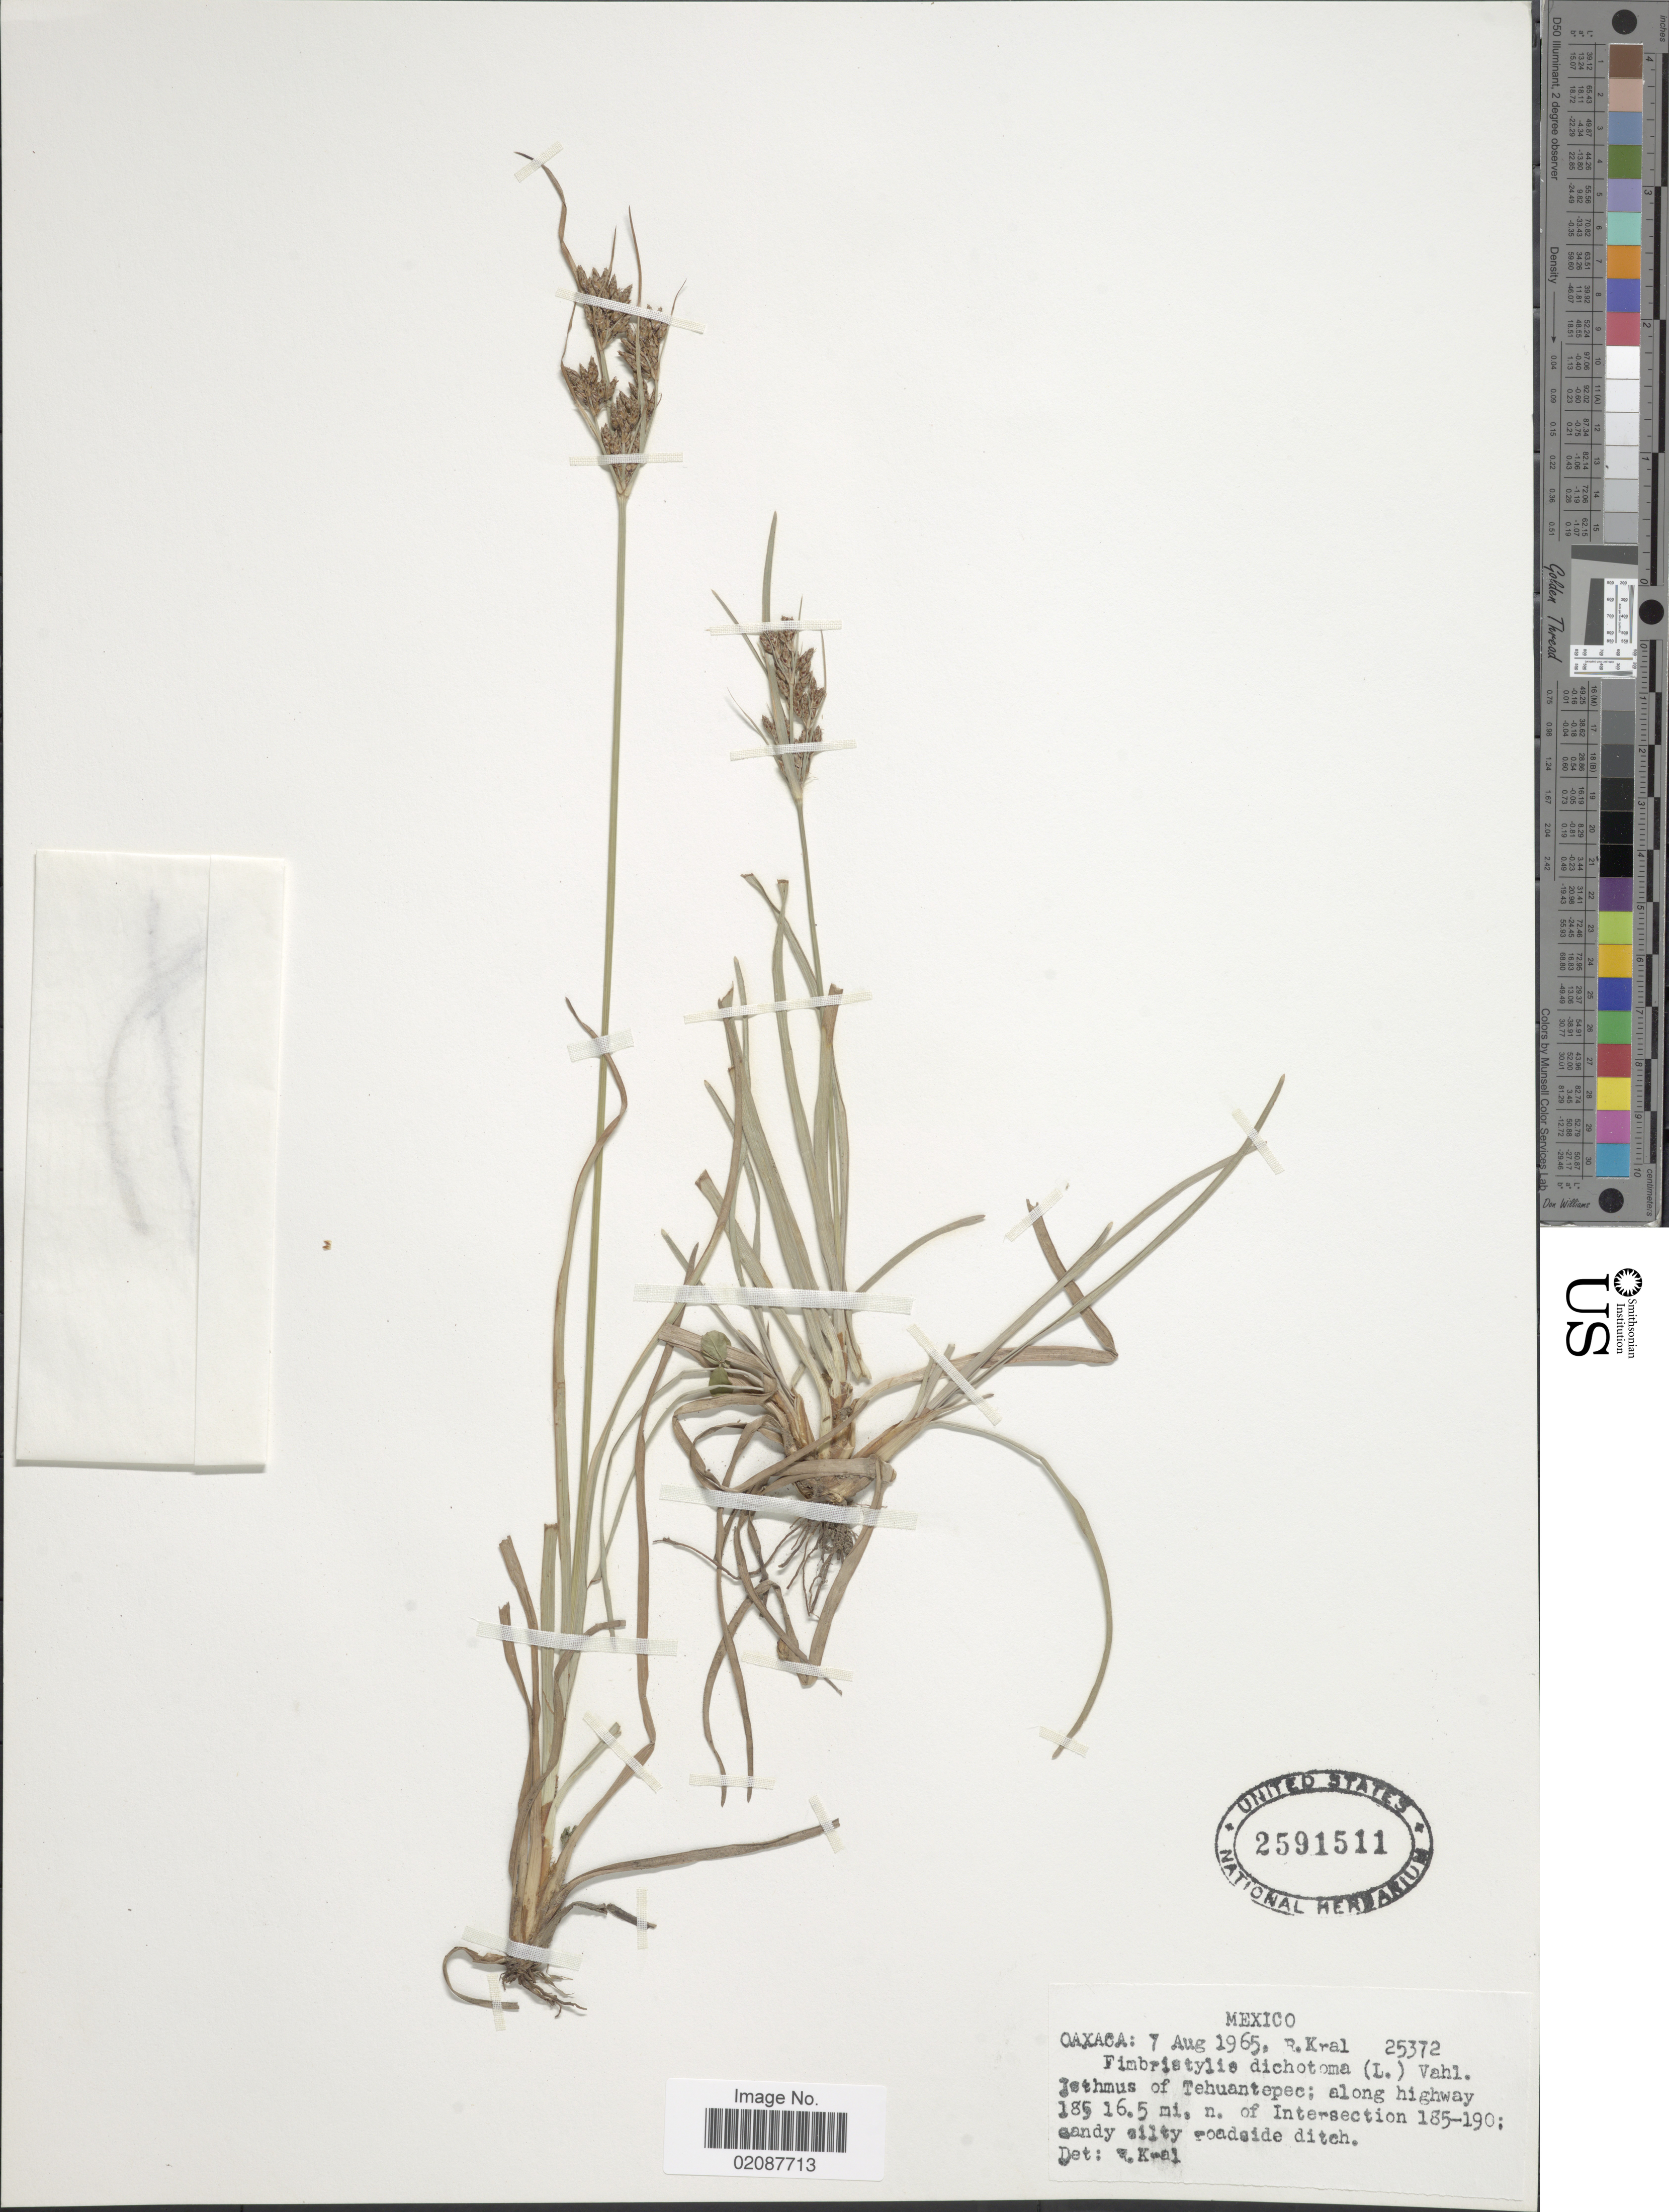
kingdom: Plantae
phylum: Tracheophyta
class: Liliopsida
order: Poales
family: Cyperaceae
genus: Fimbristylis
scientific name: Fimbristylis dichotoma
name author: (L.) Vahl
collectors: R. Kral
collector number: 25372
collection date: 1965-08-07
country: Mexico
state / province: Oaxaca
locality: Isthmus of Tehuantepec; along highway 185 16.5 mi. n. of Intersection 185-190; sandy silty roadside ditch.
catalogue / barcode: US 2591511